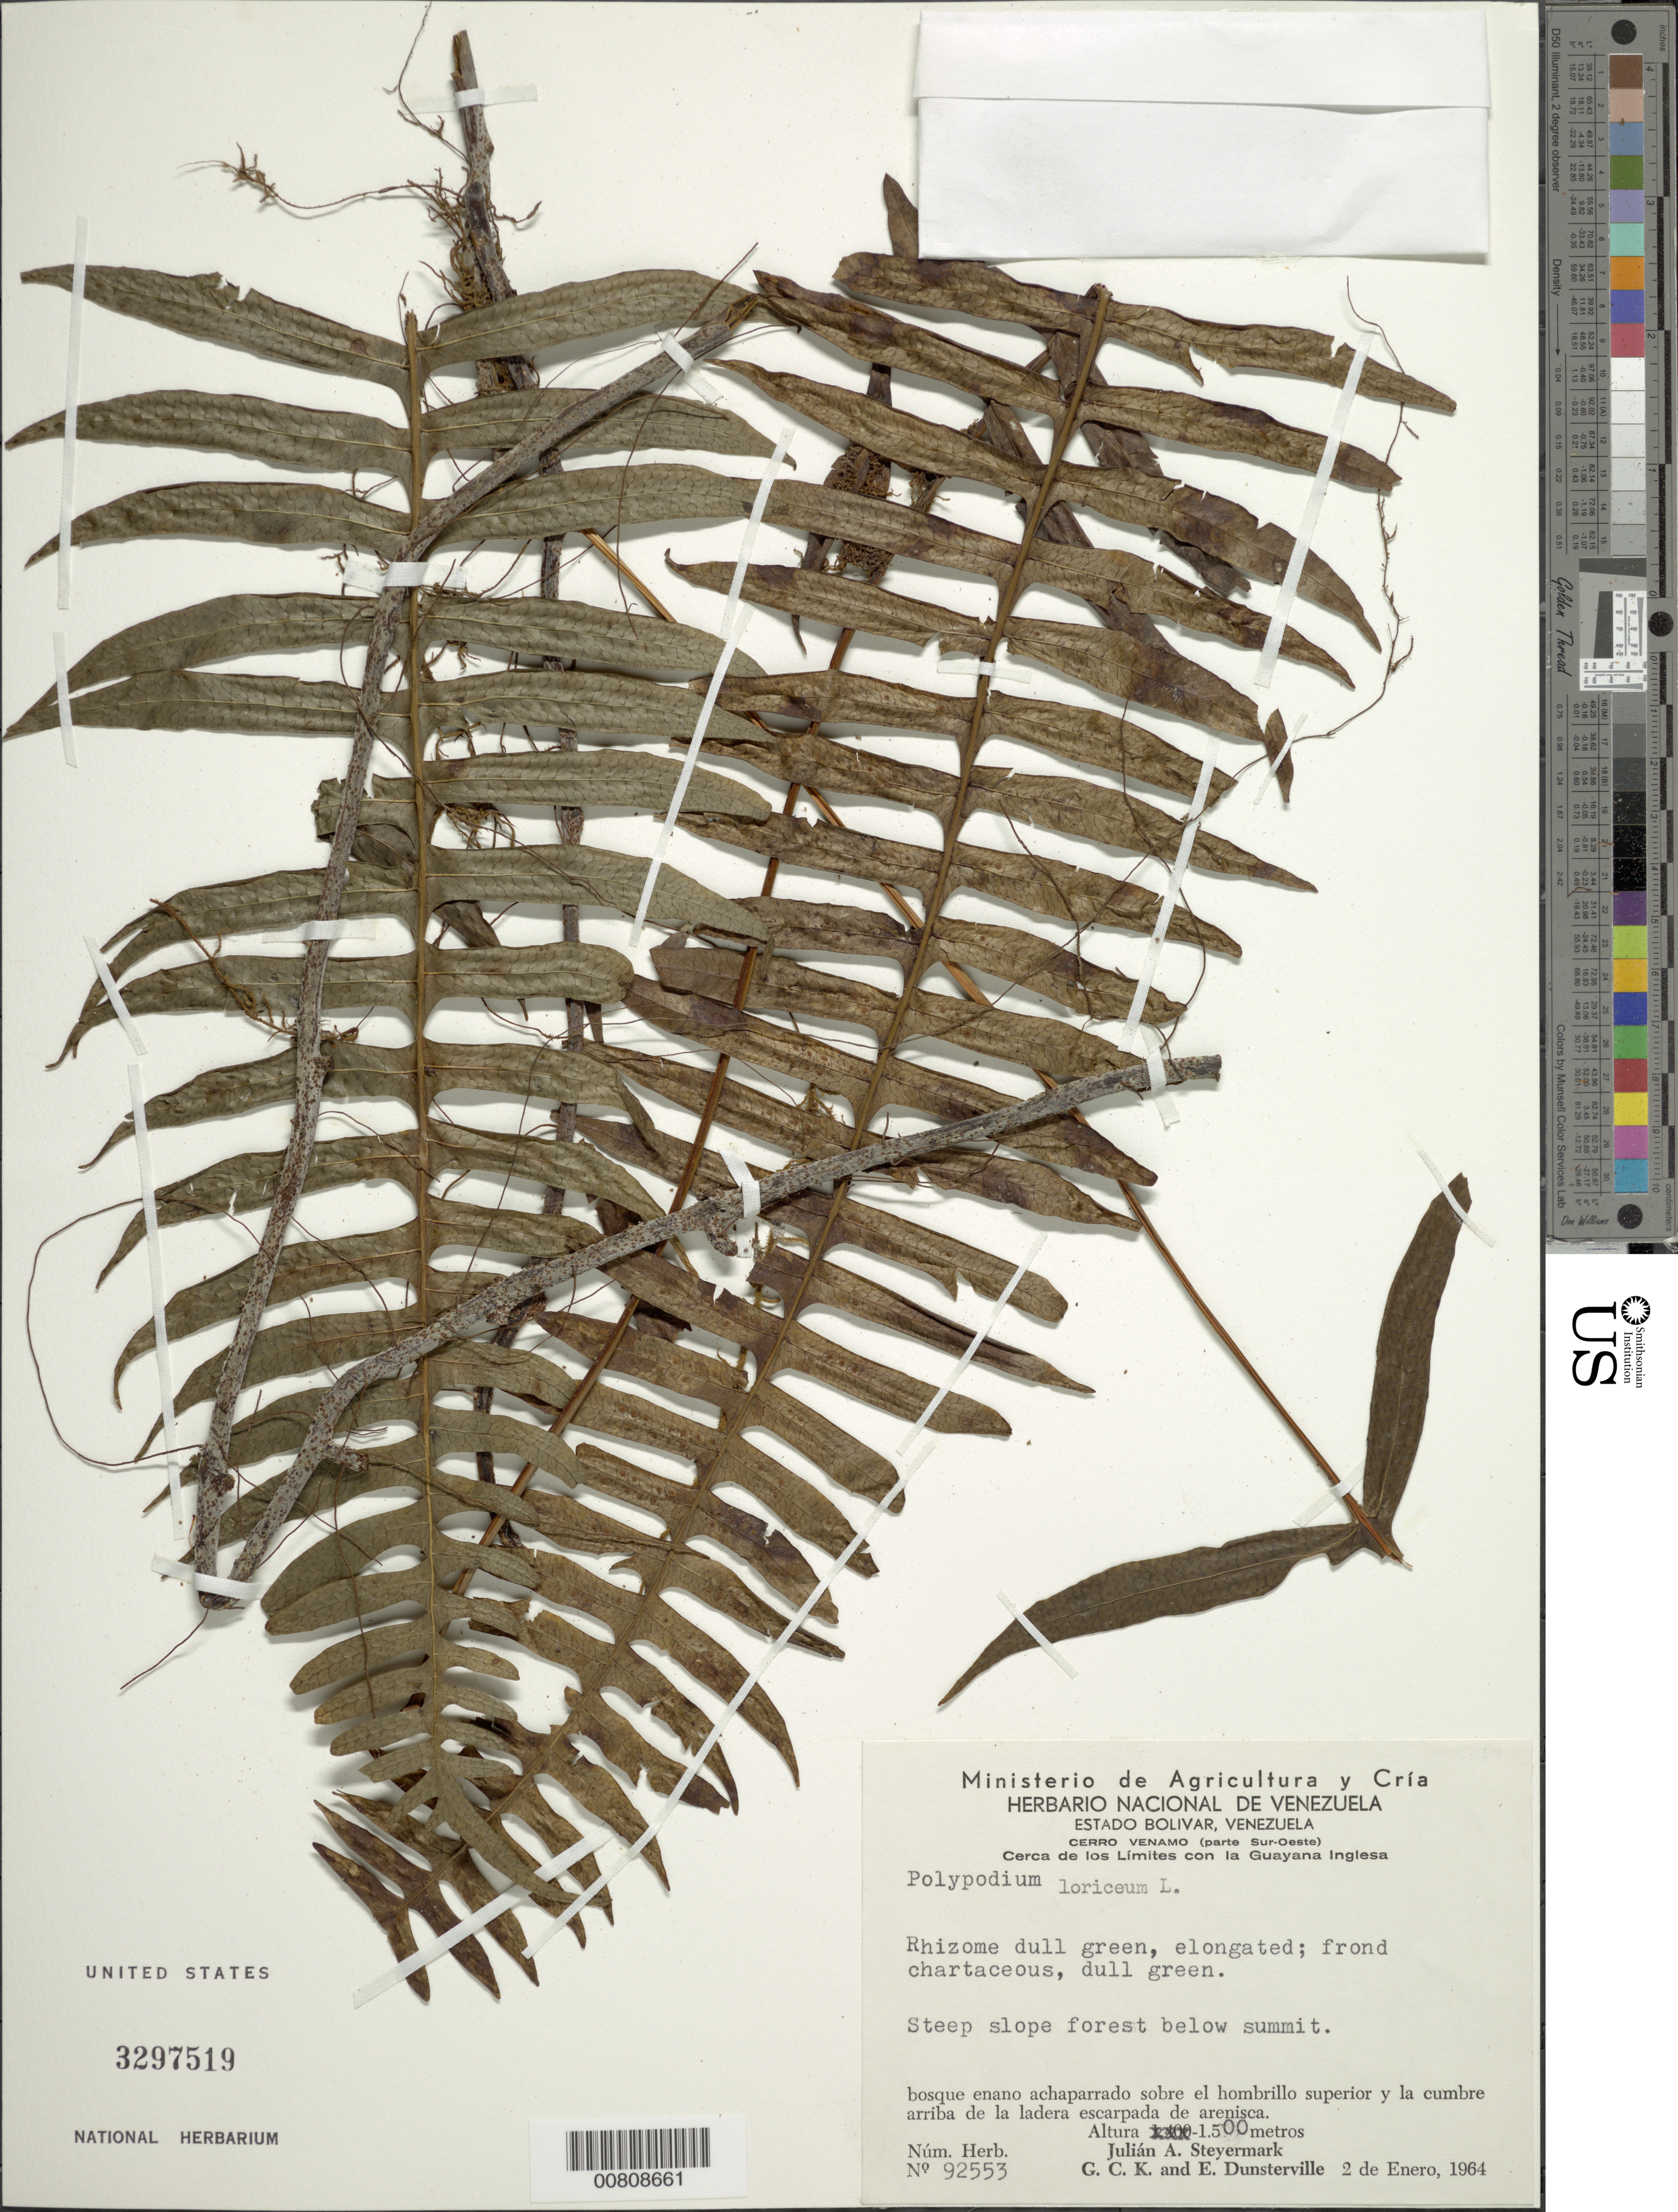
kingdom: Plantae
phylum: Tracheophyta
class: Polypodiopsida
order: Polypodiales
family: Polypodiaceae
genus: Serpocaulon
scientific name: Serpocaulon loriceum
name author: (L.) A.R. Sm.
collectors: J. Steyermark, G. C. K. Dunsterville & E. Dunsterville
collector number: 92553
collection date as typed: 2-Jan-64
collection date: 1964-01-02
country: Venezuela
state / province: Bolívar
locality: Cerro Venamo, cerca de los limites con la Guayana Inglesa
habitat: Steep slope forest below summit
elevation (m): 1500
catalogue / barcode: US 3297519